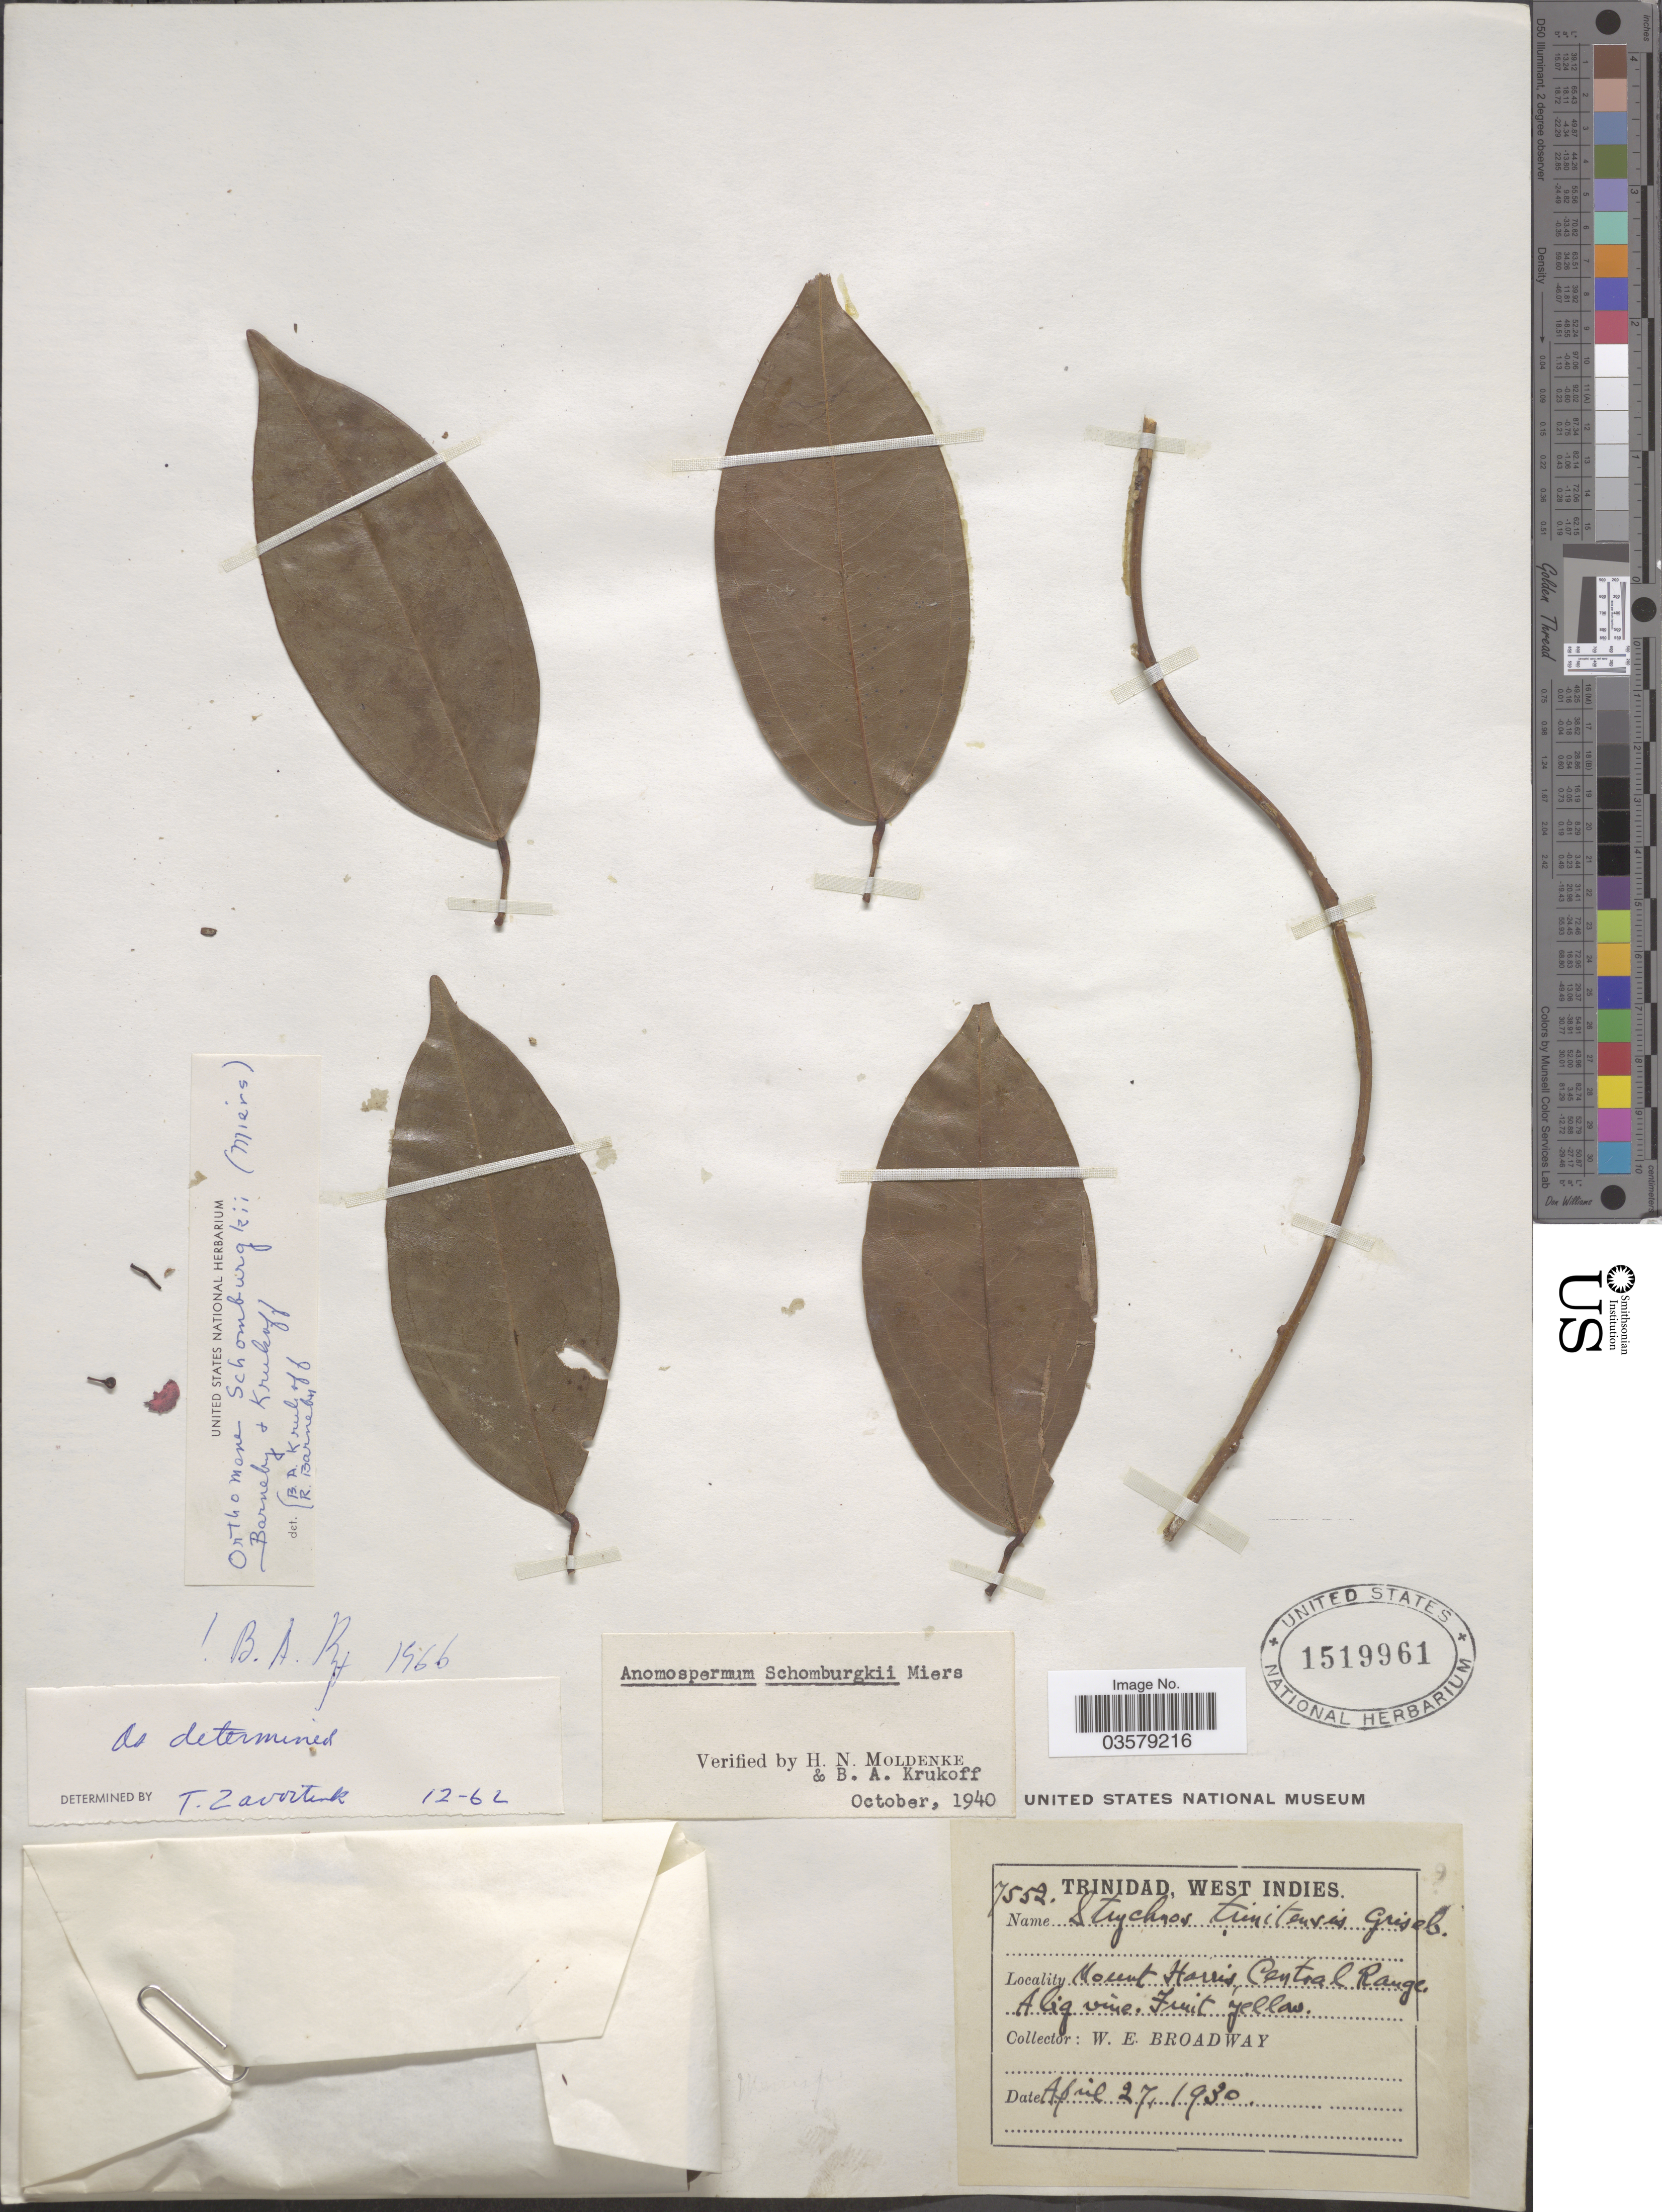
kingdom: Plantae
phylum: Tracheophyta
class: Magnoliopsida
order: Ranunculales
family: Menispermaceae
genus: Anomospermum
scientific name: Anomospermum schomburgkii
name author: Miers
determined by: Strong, Mark T., (BOT), Smithsonian Institution - National Museum of Natural History (UNITED STATES)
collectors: W. E. Broadway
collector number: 7552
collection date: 1930-04-27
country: Trinidad and Tobago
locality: West Indies. Mount Harris, Central Range.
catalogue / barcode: US 1519961